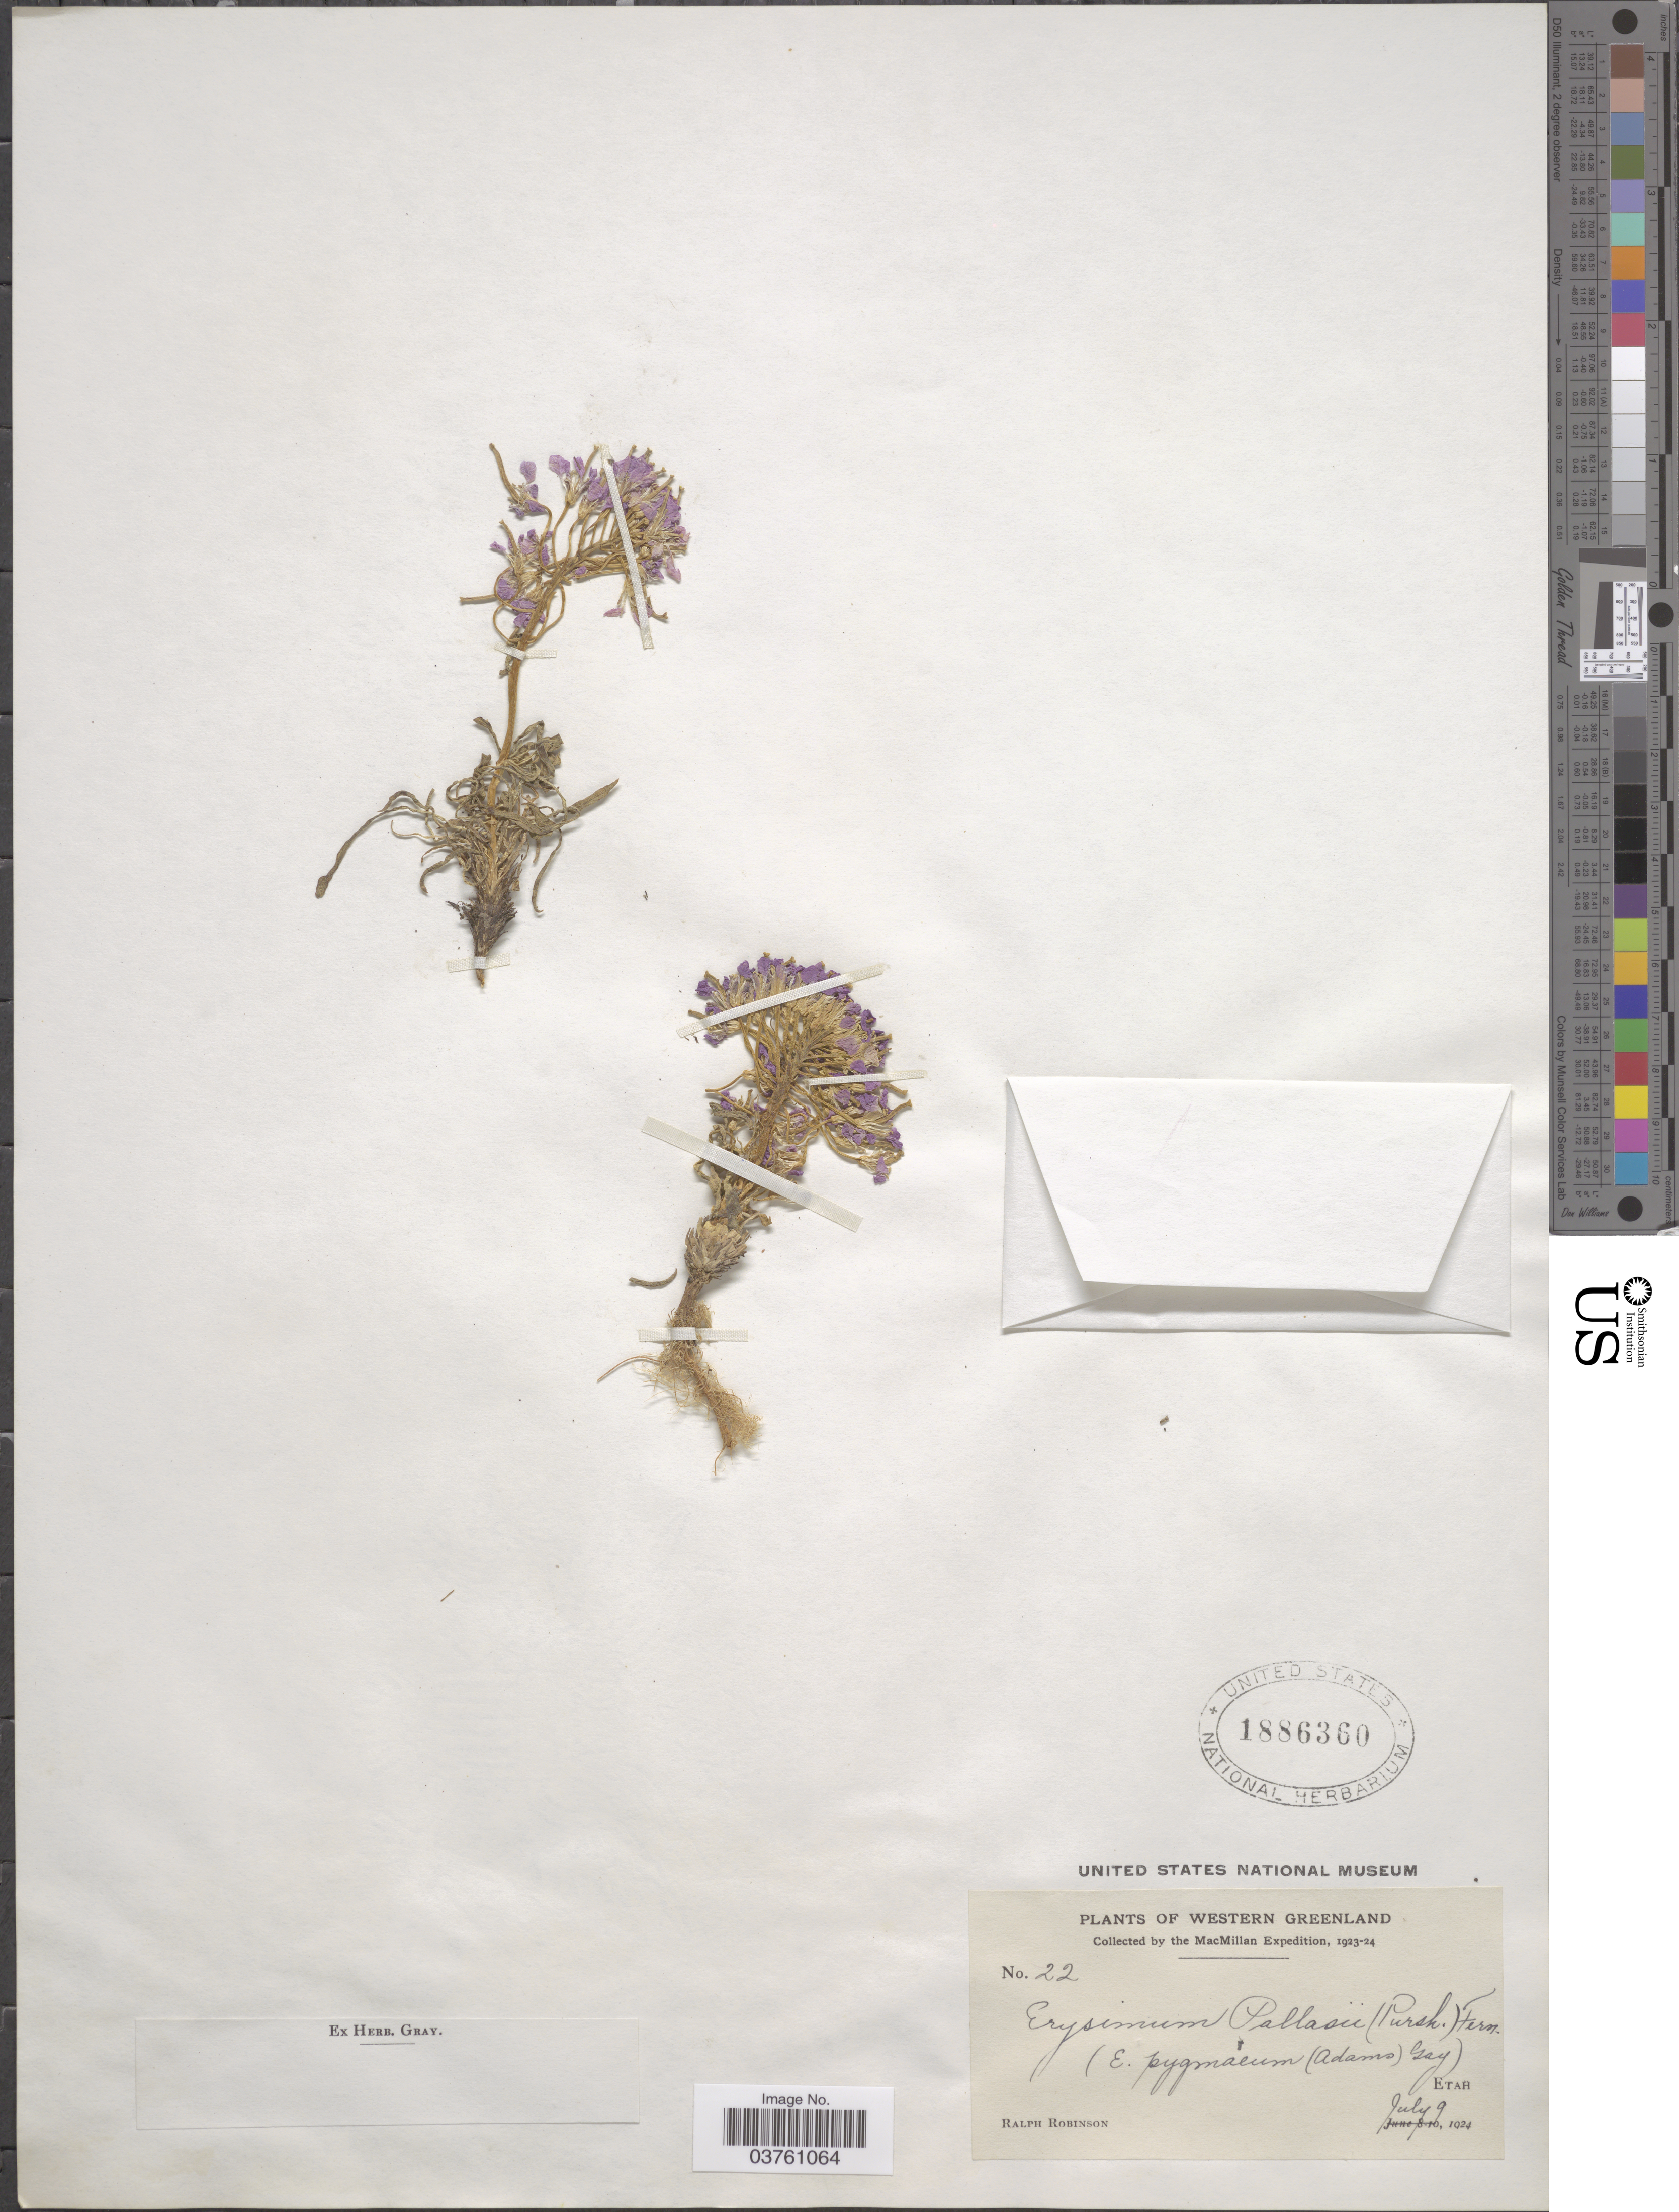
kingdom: Plantae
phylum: Tracheophyta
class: Magnoliopsida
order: Brassicales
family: Brassicaceae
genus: Erysimum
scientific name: Erysimum pallasii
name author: (Pursh) Fernald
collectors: R. Robinson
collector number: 22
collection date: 1924-07-09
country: Greenland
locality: Western Greenland. Etah.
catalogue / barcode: US 1886360